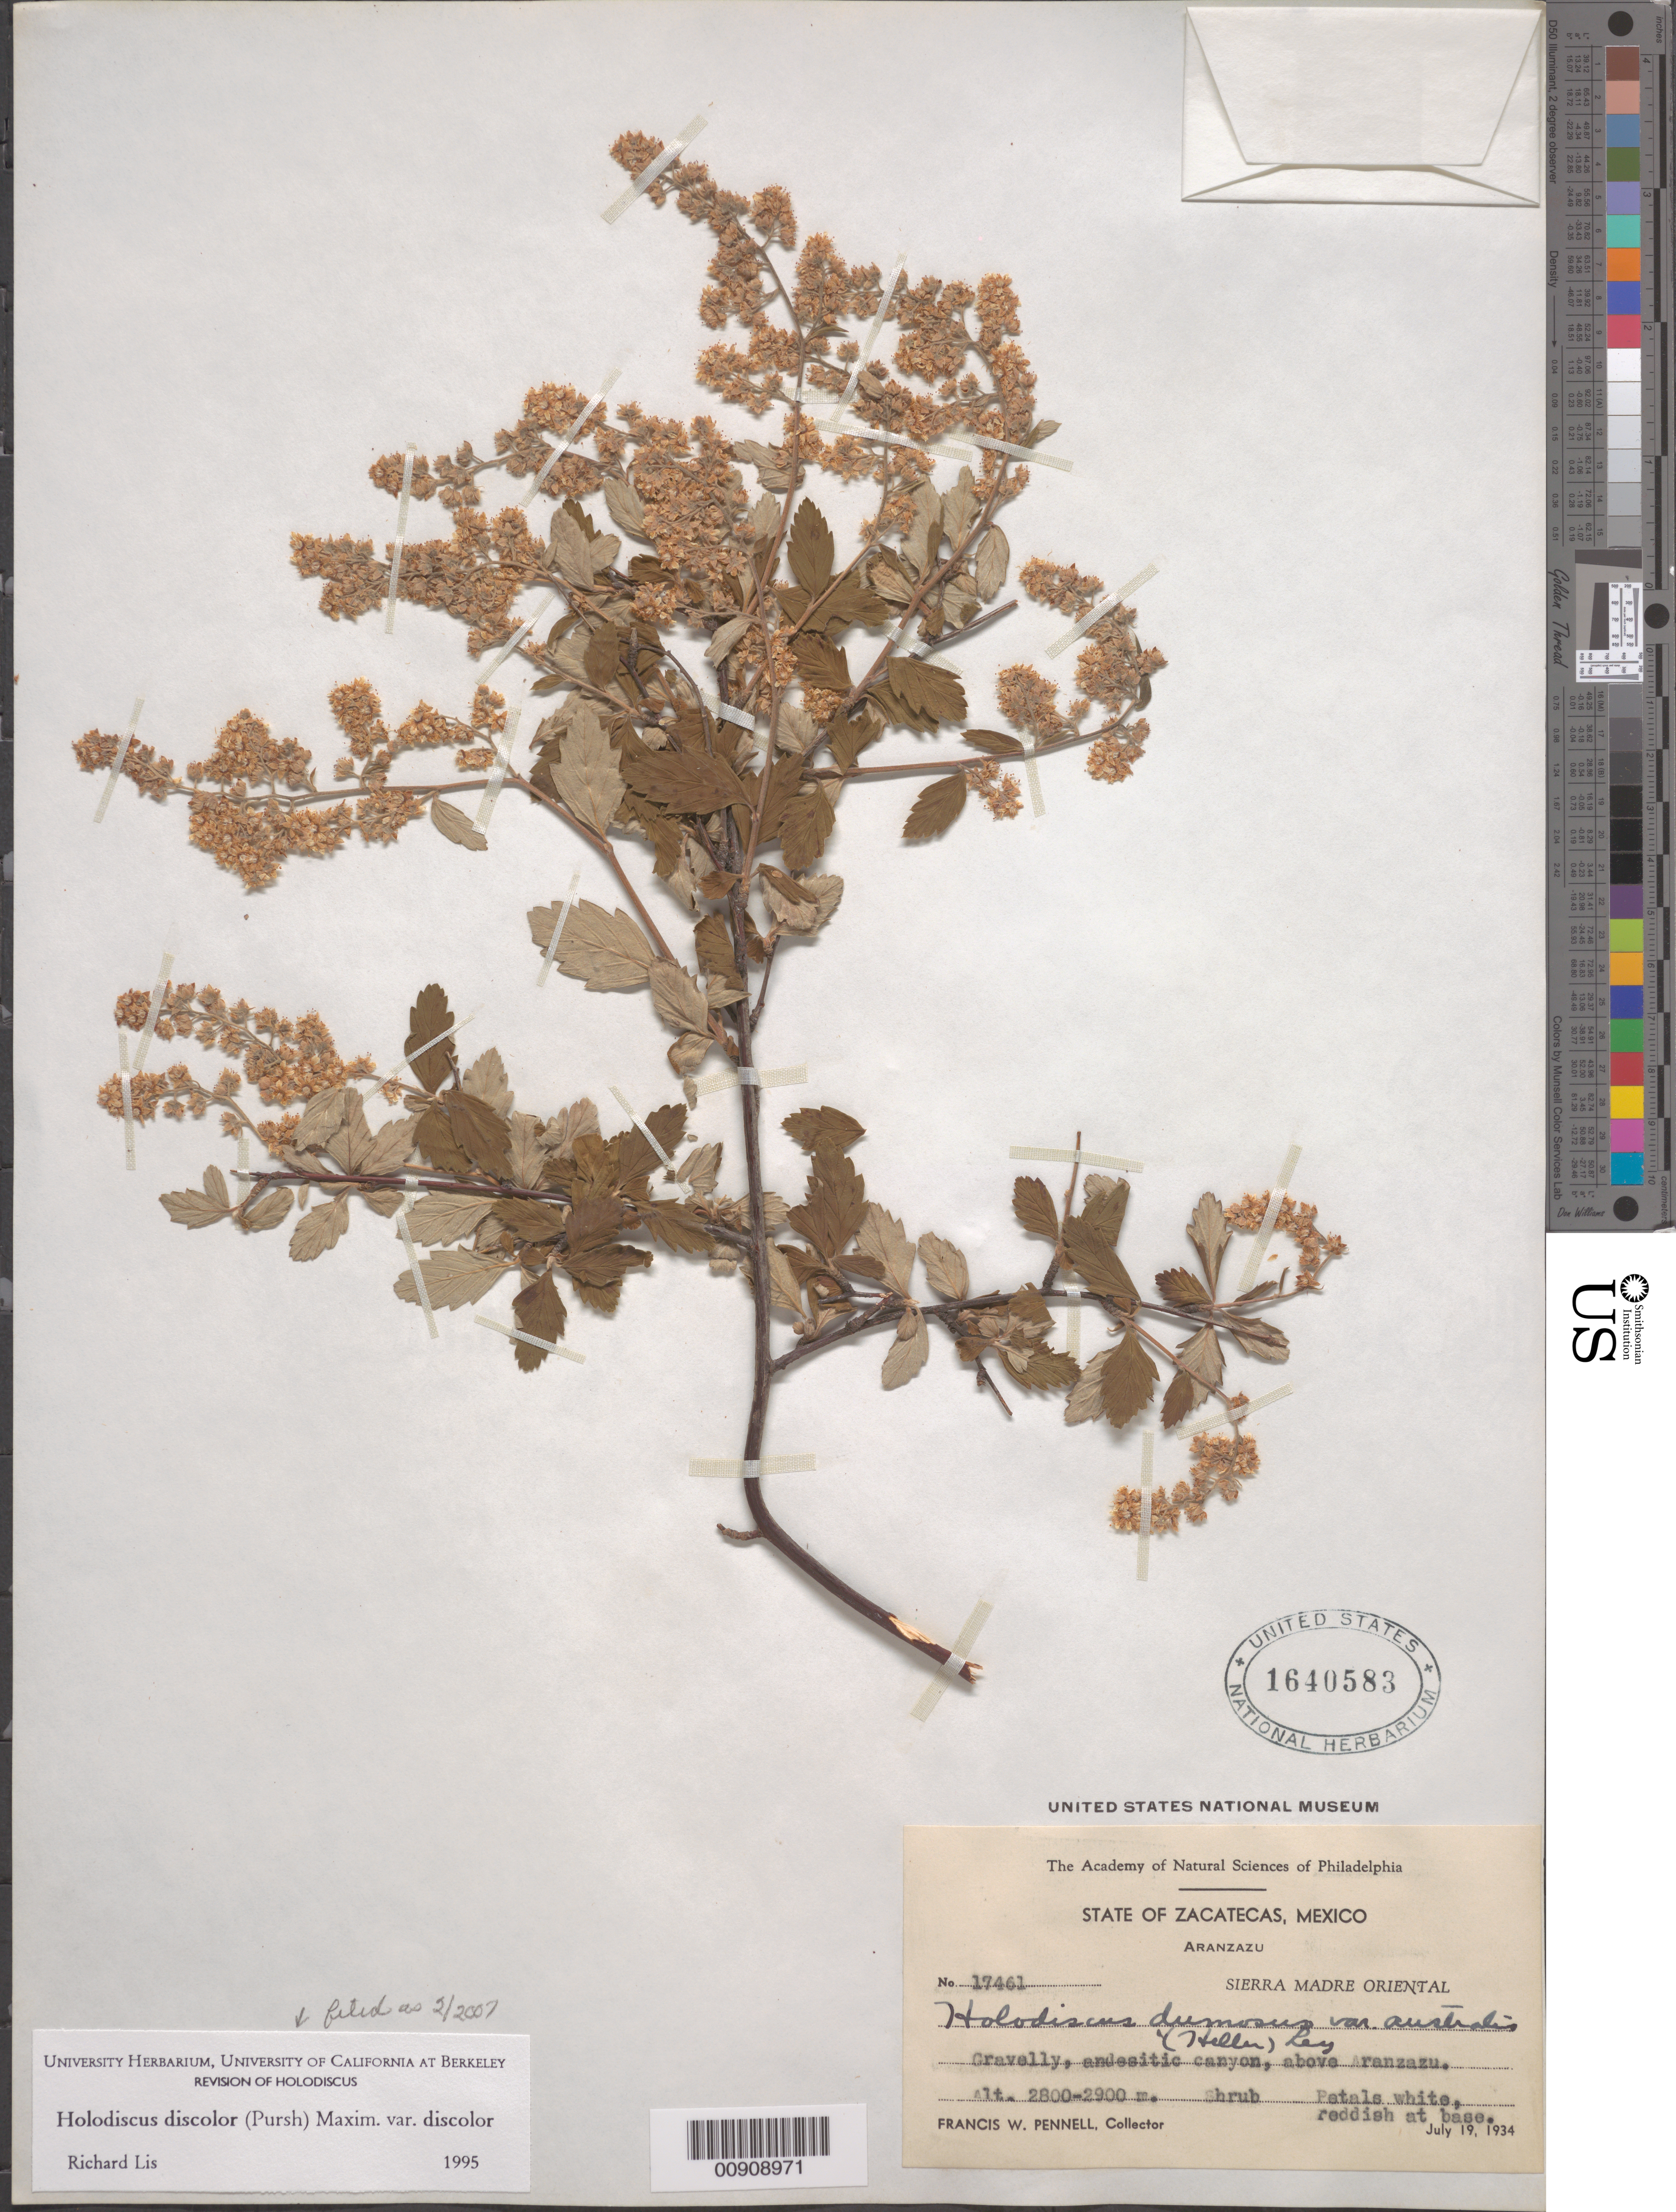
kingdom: Plantae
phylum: Tracheophyta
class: Magnoliopsida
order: Rosales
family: Rosaceae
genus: Holodiscus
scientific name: Holodiscus discolor var. discolor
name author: (Pursh) Maxim.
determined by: Lis, R.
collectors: F. W. Pennell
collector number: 17461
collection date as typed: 19 Jul 1934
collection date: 1934-07-19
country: Mexico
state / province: Zacatecas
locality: Canyon above Aranzazu, State of Zacatecas. Sierra Madre Oriental.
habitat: Gravelly, andesitic canyon.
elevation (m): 2900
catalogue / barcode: US 1640583